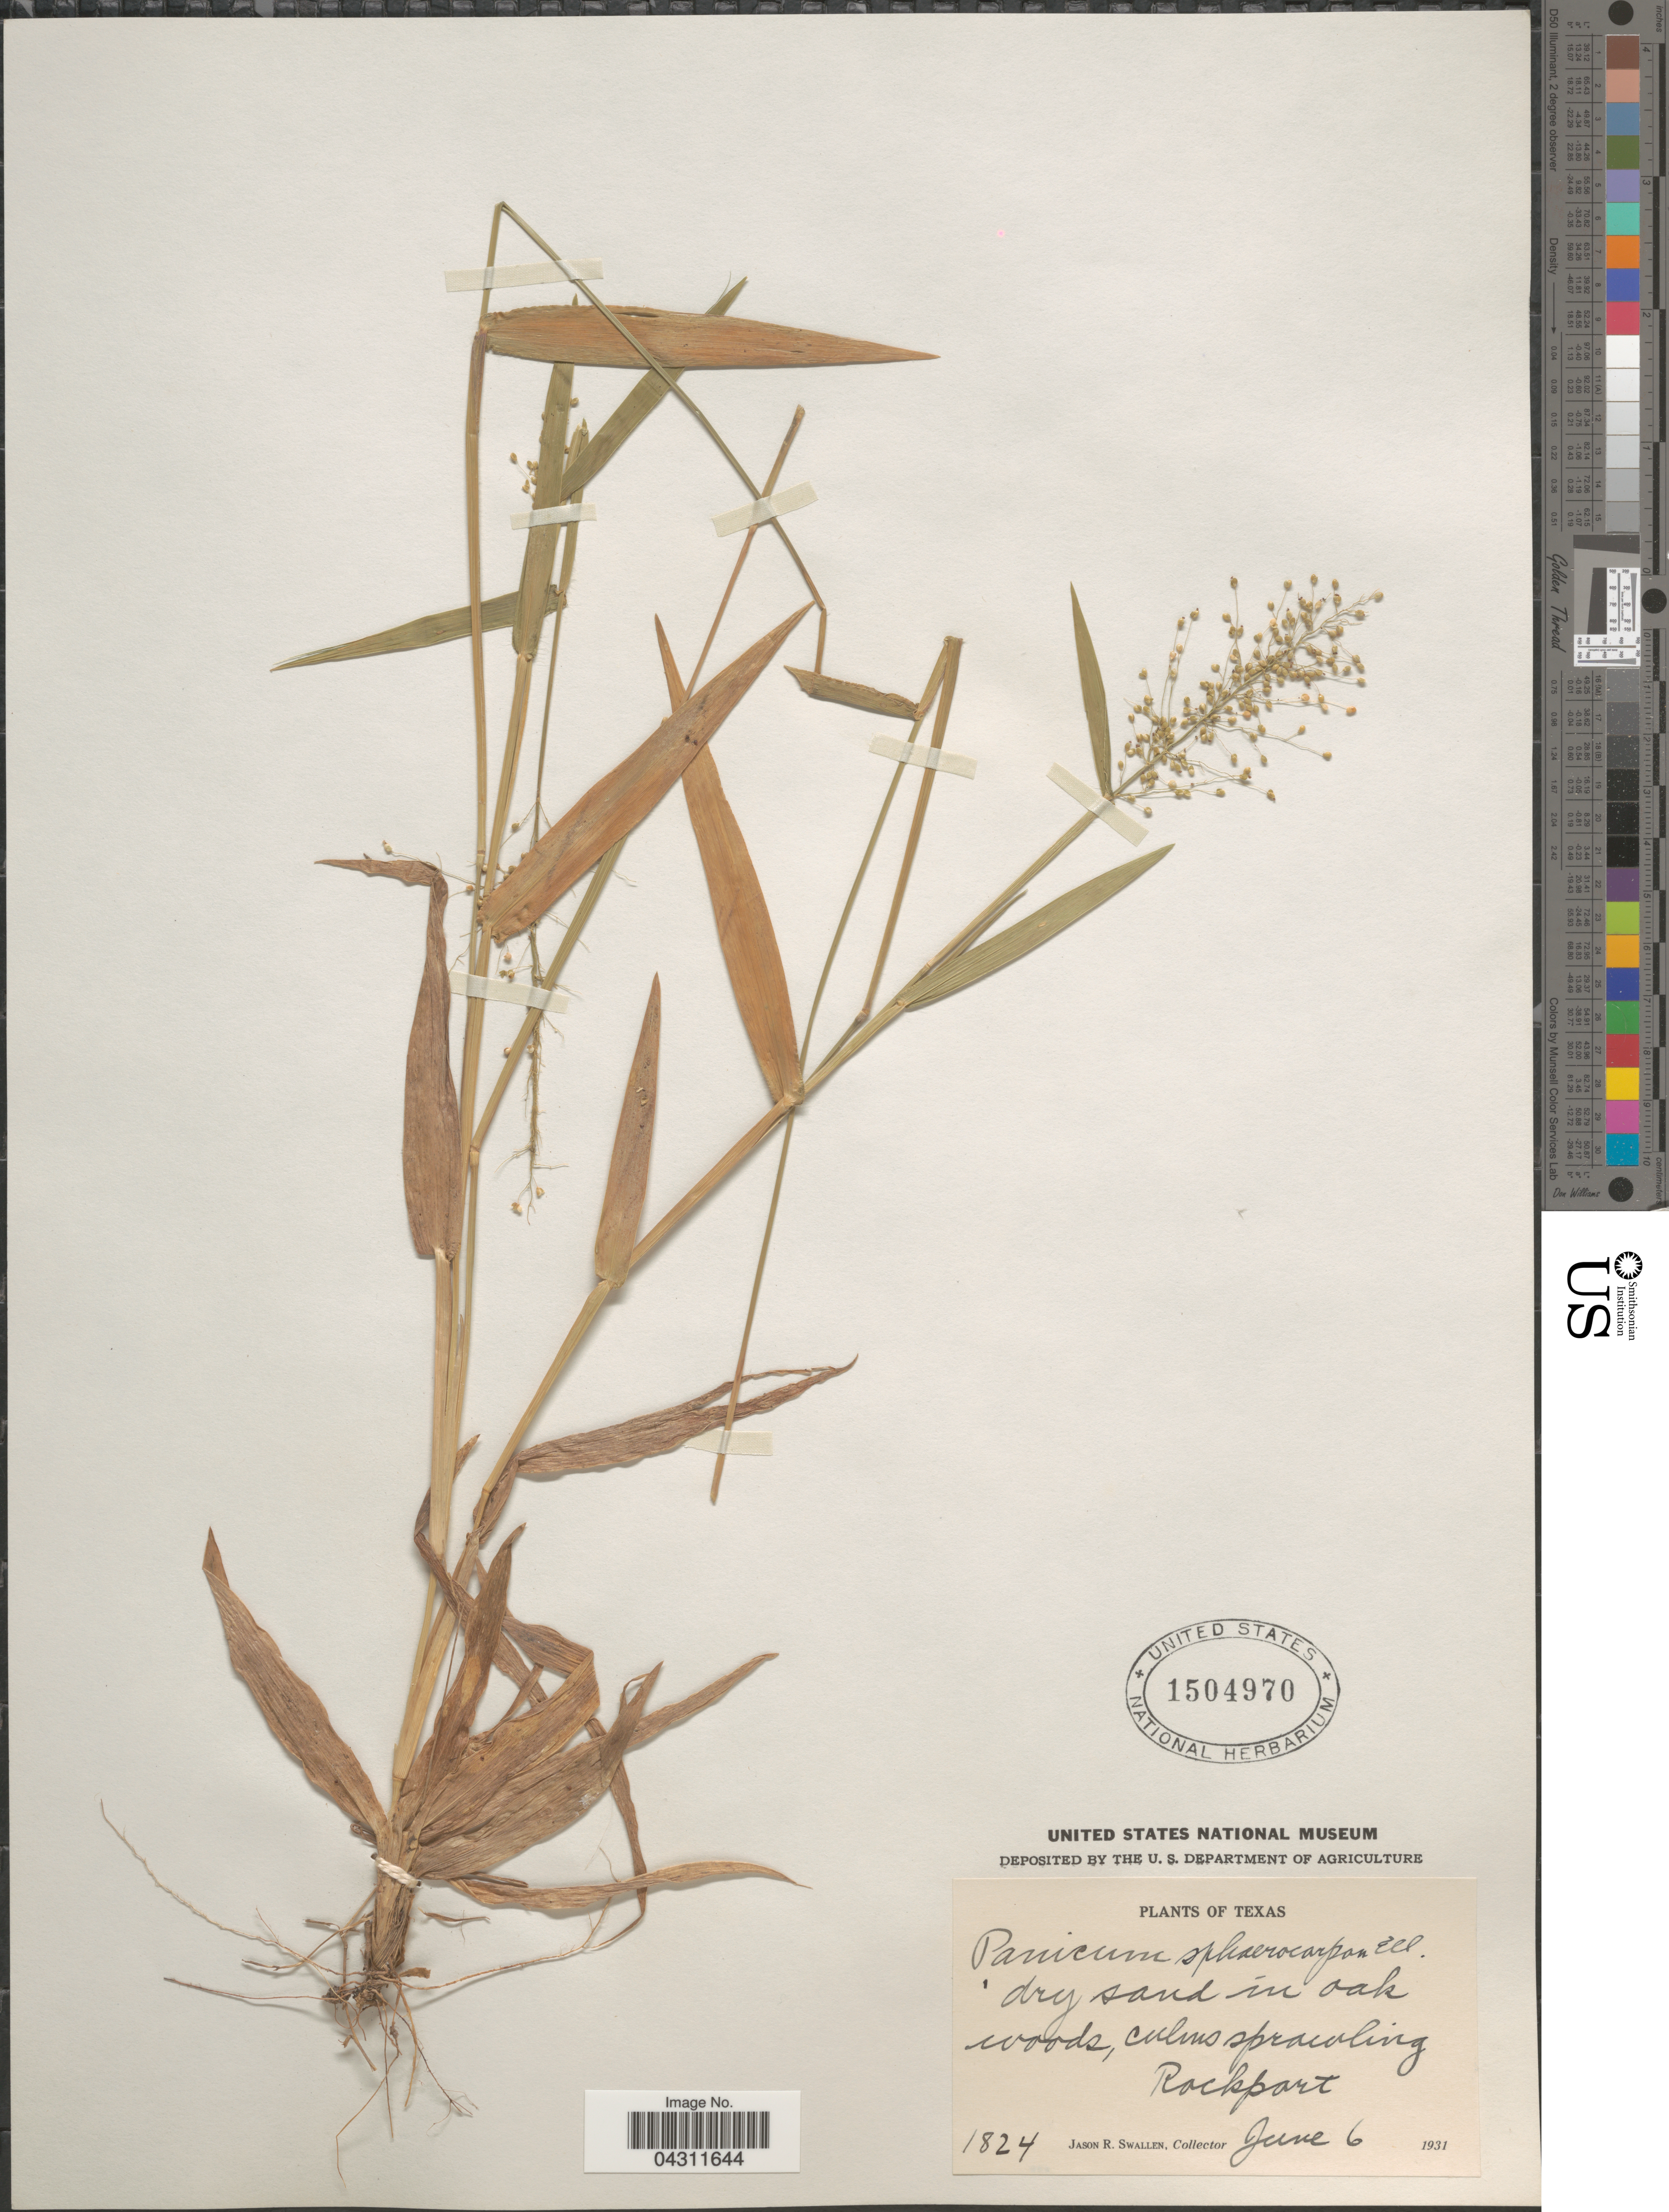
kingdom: Plantae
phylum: Tracheophyta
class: Liliopsida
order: Poales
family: Poaceae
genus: Dichanthelium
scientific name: Dichanthelium strigosum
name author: (Muhl. ex Elliott) Freckmann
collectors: J. R. Swallen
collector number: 1824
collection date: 1931-06-06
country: United States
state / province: Texas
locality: Dry sand in oak woods, culms sprawling Rockport.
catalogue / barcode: US 1504970